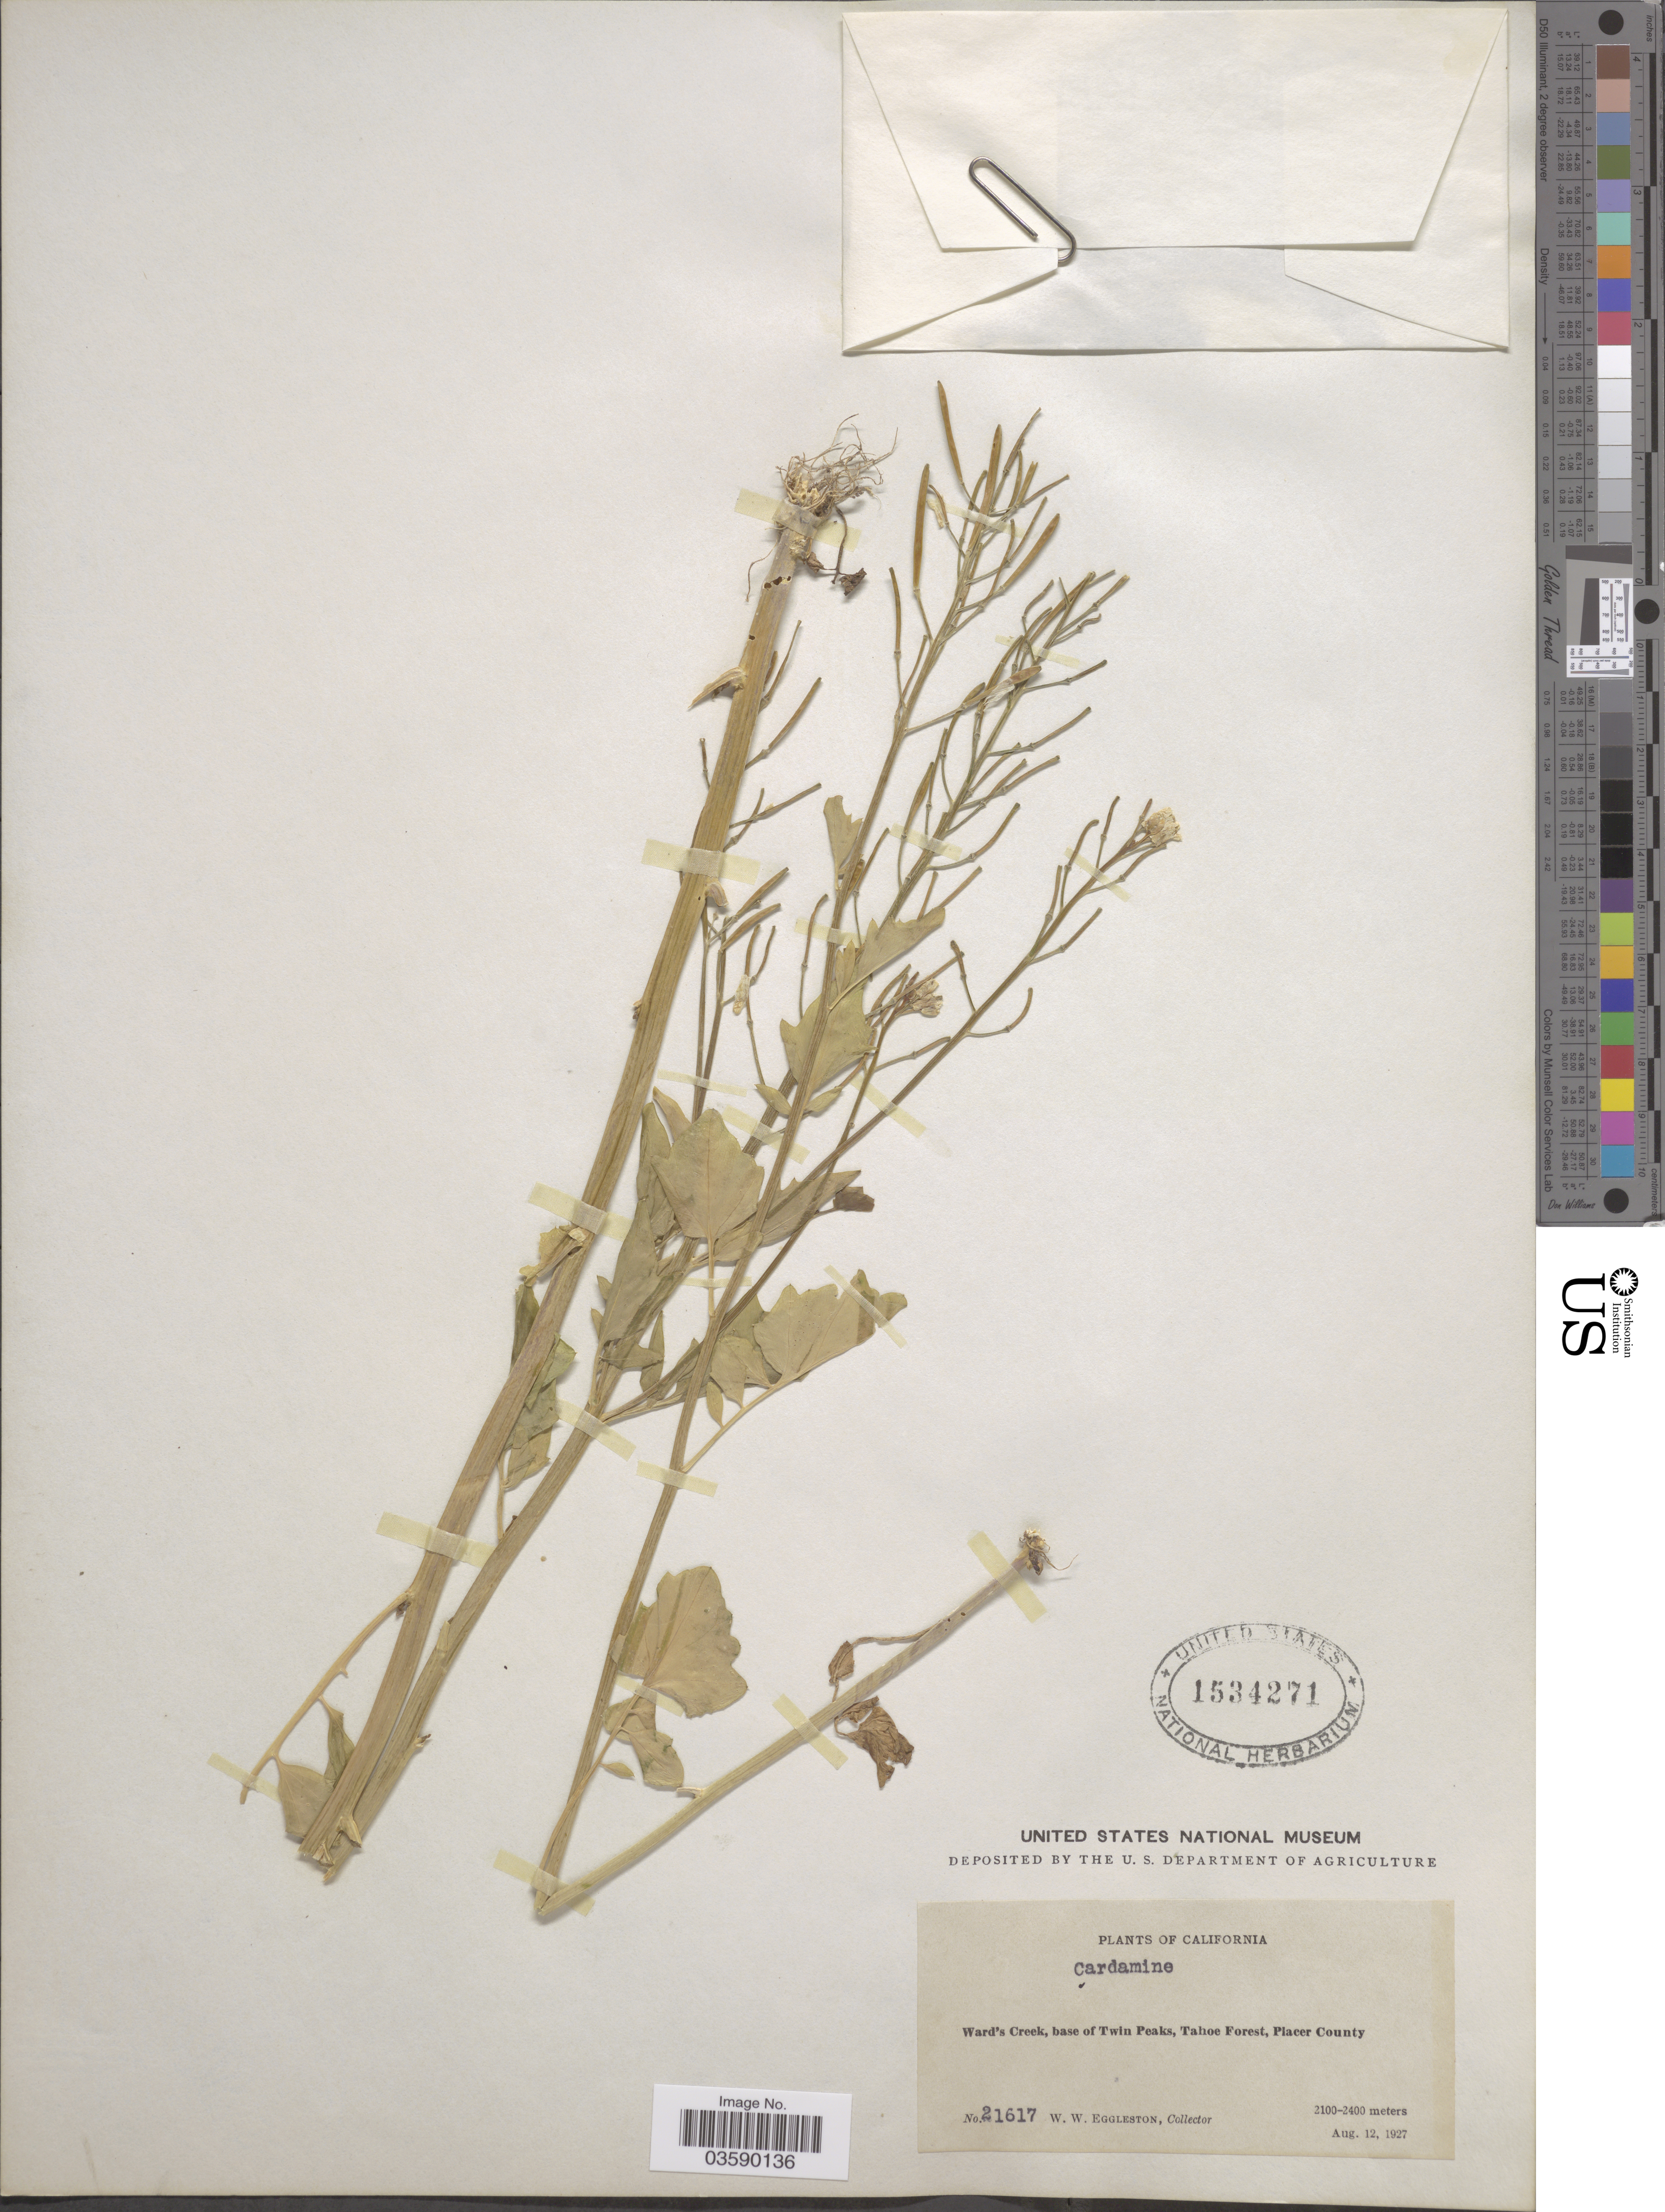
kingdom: Plantae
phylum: Tracheophyta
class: Magnoliopsida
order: Brassicales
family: Brassicaceae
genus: Cardamine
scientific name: Cardamine sp.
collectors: W. W. Eggleston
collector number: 21617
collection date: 1927-08-12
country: United States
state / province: California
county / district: Placer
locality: Ward's Creek, base of Twin Peaks, Tahoe Forest, Placer County.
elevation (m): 2100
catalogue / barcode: US 1534271